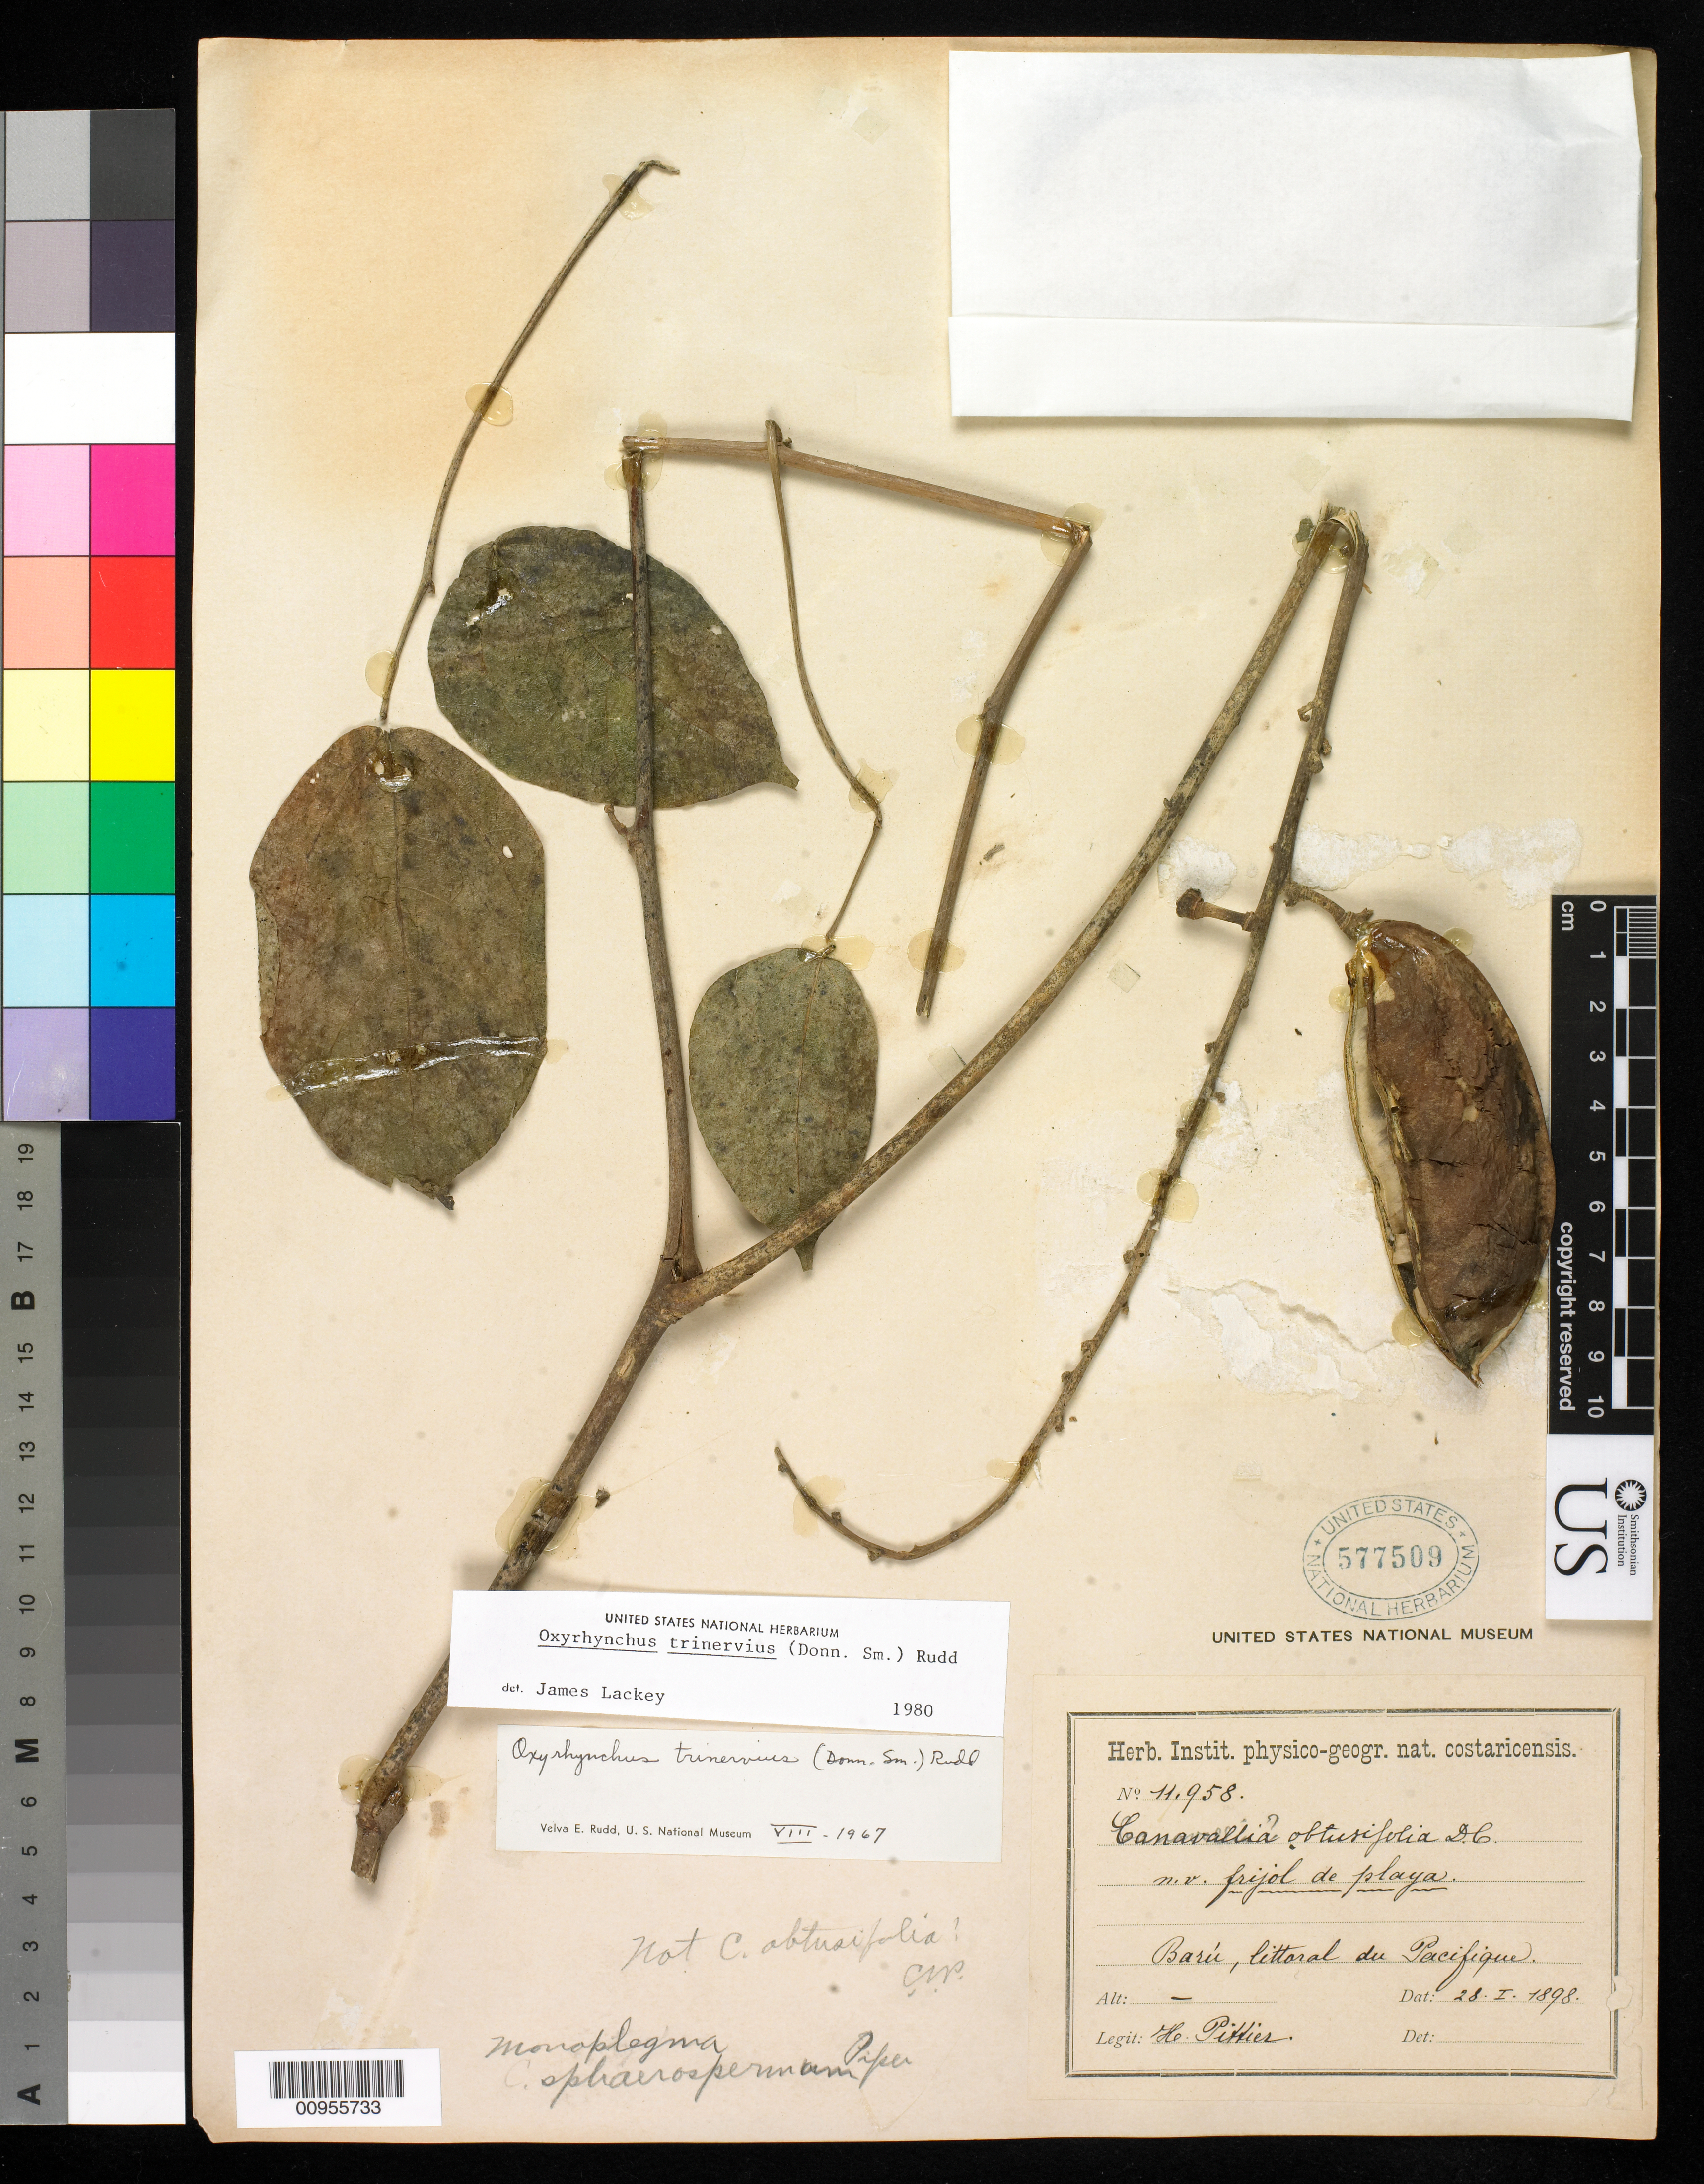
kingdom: Plantae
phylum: Tracheophyta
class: Magnoliopsida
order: Fabales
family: Fabaceae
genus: Dioclea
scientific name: Dioclea trinervia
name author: Donn. Sm.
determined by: Lackey, J.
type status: Syntype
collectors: H. F. Pittier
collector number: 11958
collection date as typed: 28 Jan 1898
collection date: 1898-01-28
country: Guatemala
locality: Barú, littoral du Pacifique.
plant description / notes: Lectotype is Cook & Griggs 140 as (effectively) designated by V.E. Rudd, Phytologia 15: 291 (1967).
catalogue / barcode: US 577509